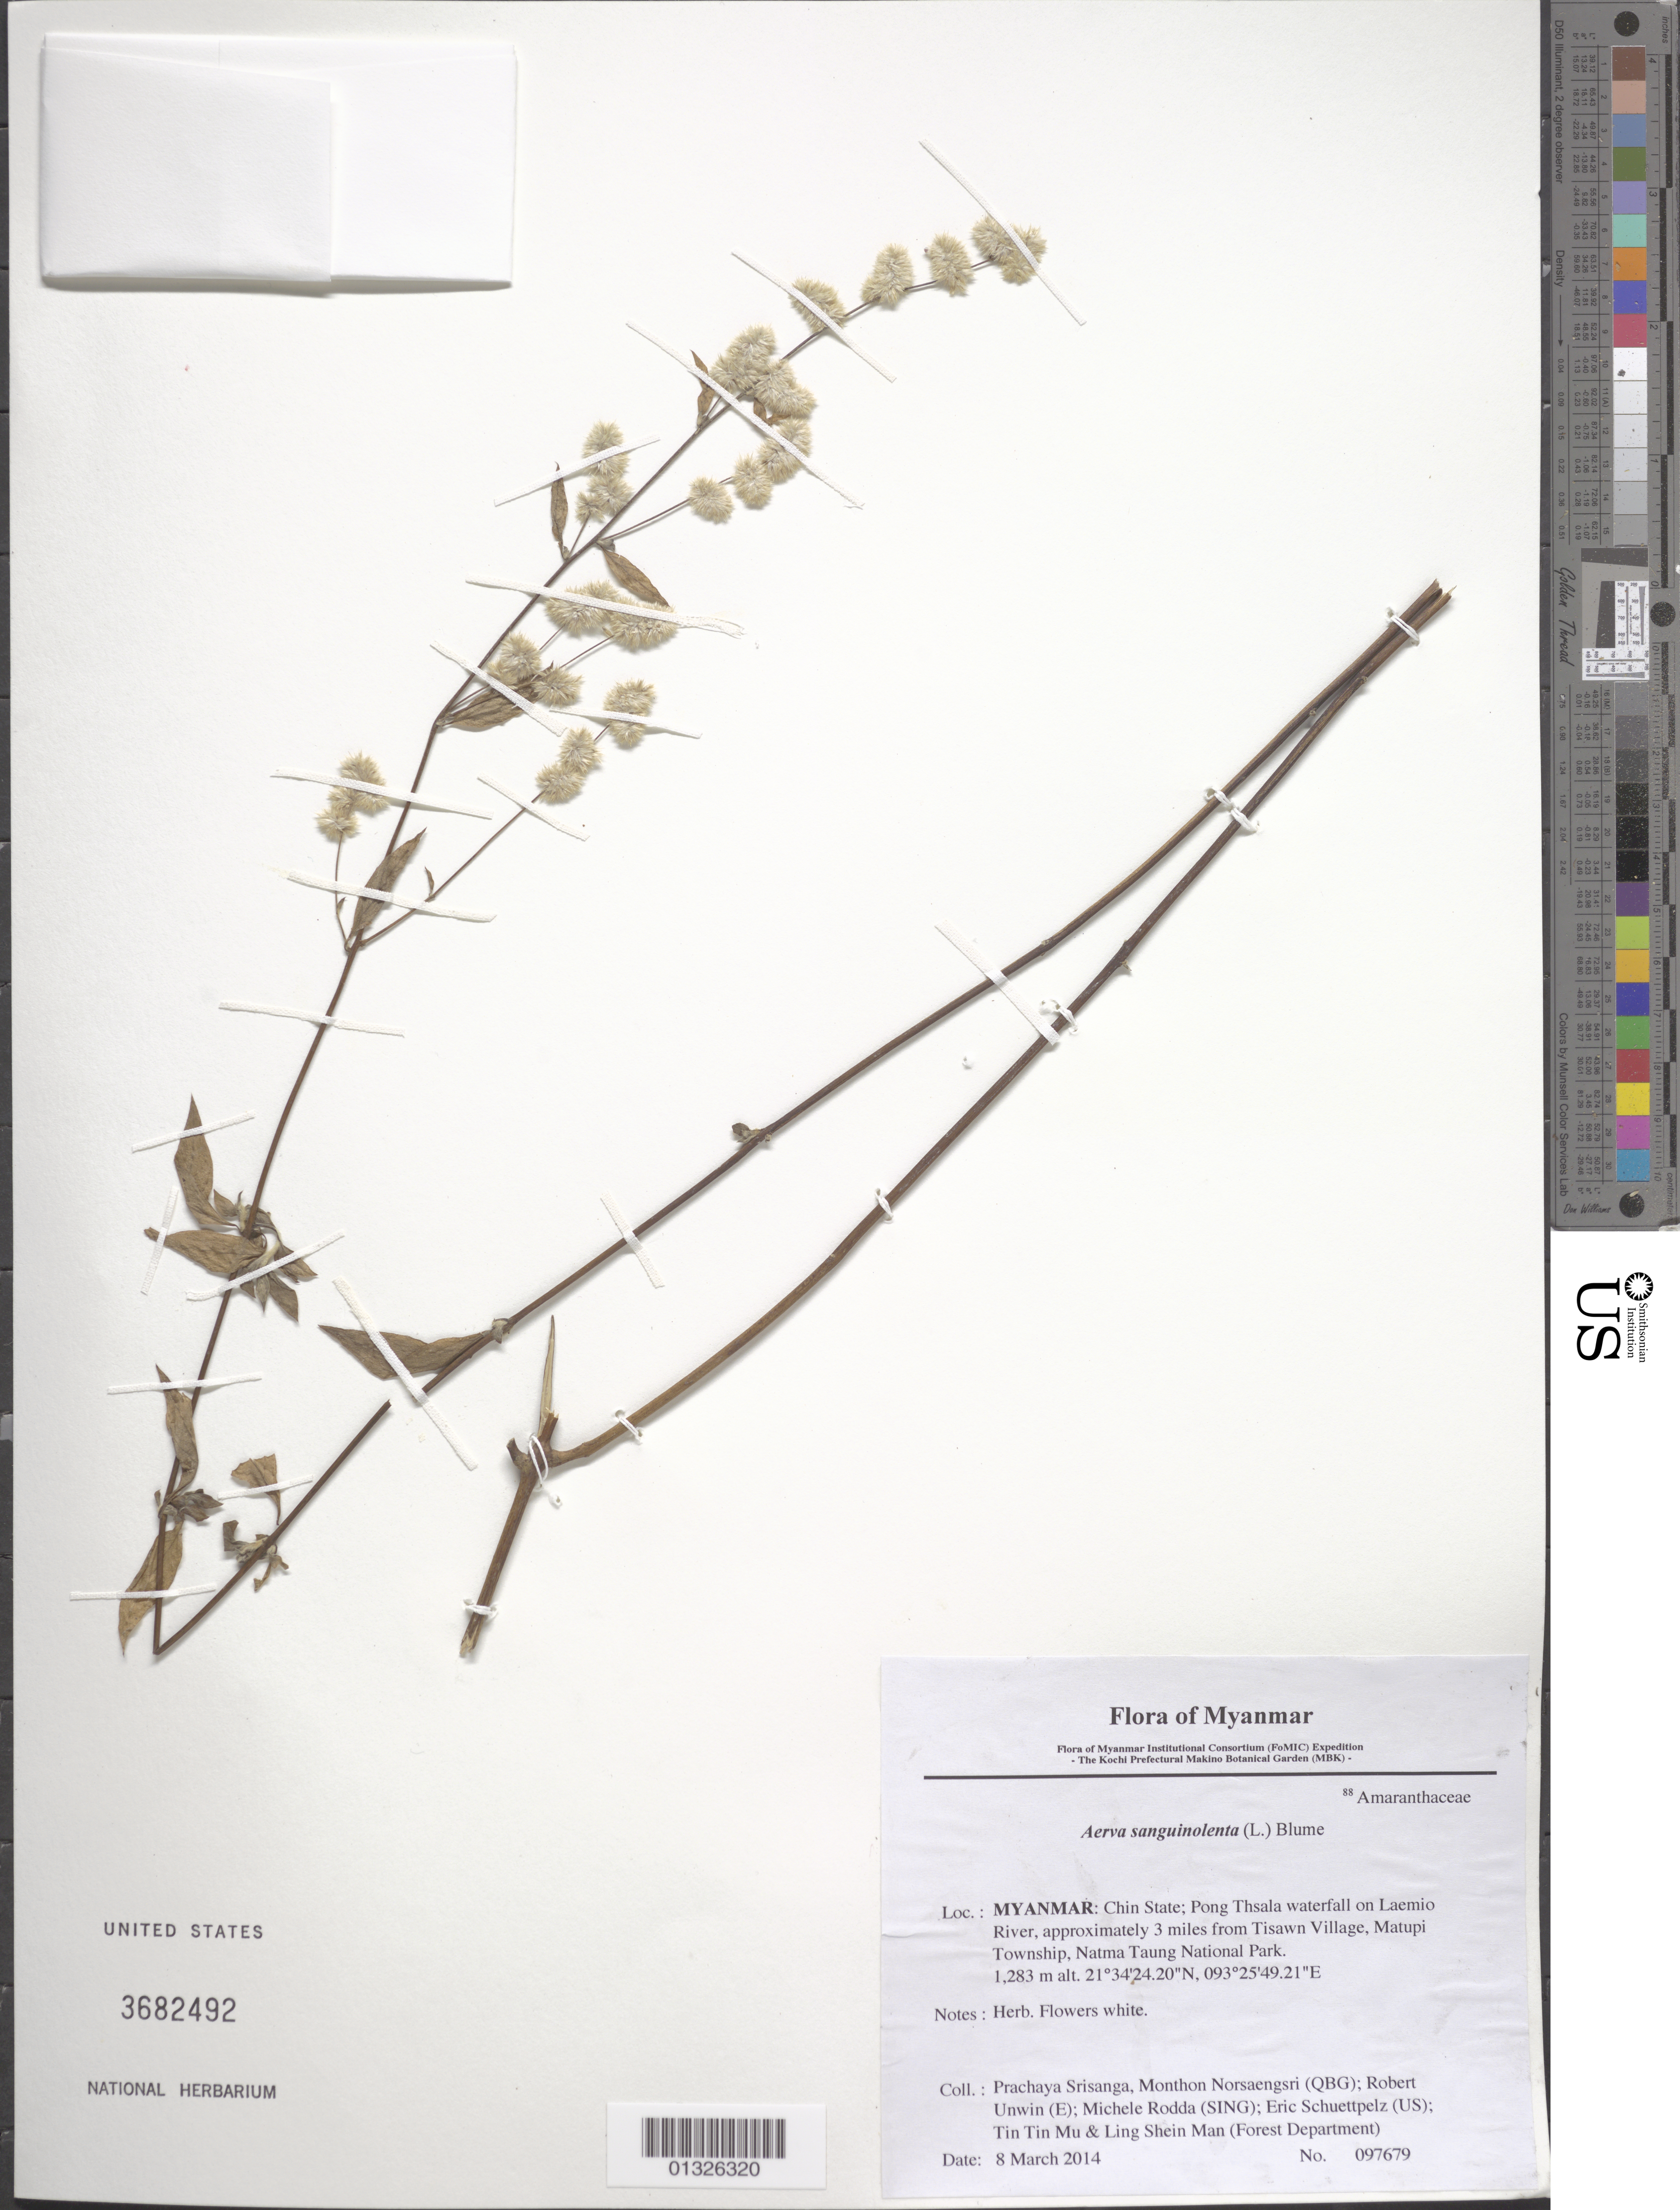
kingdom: Plantae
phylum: Tracheophyta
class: Magnoliopsida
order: Caryophyllales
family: Amaranthaceae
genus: Ouret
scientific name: Ouret sanguinolenta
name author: (L.) Kuntze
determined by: Strong, Mark T., (BOT), Smithsonian Institution - National Museum of Natural History (UNITED STATES)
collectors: P. Srisanga, M. Norsaengsri, R. Unwin, M. Rodda, E. Schuettpelz, Tin Tin Mu & Ling Shein Man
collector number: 97679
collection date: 2014-03-08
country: Myanmar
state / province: Chin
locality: Pong Thsala waterfall on Laemio River, approximately 3 miles from Tisawn Village, Matupi Township, Natma Taung National Park.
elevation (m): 1283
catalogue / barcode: US 3682492